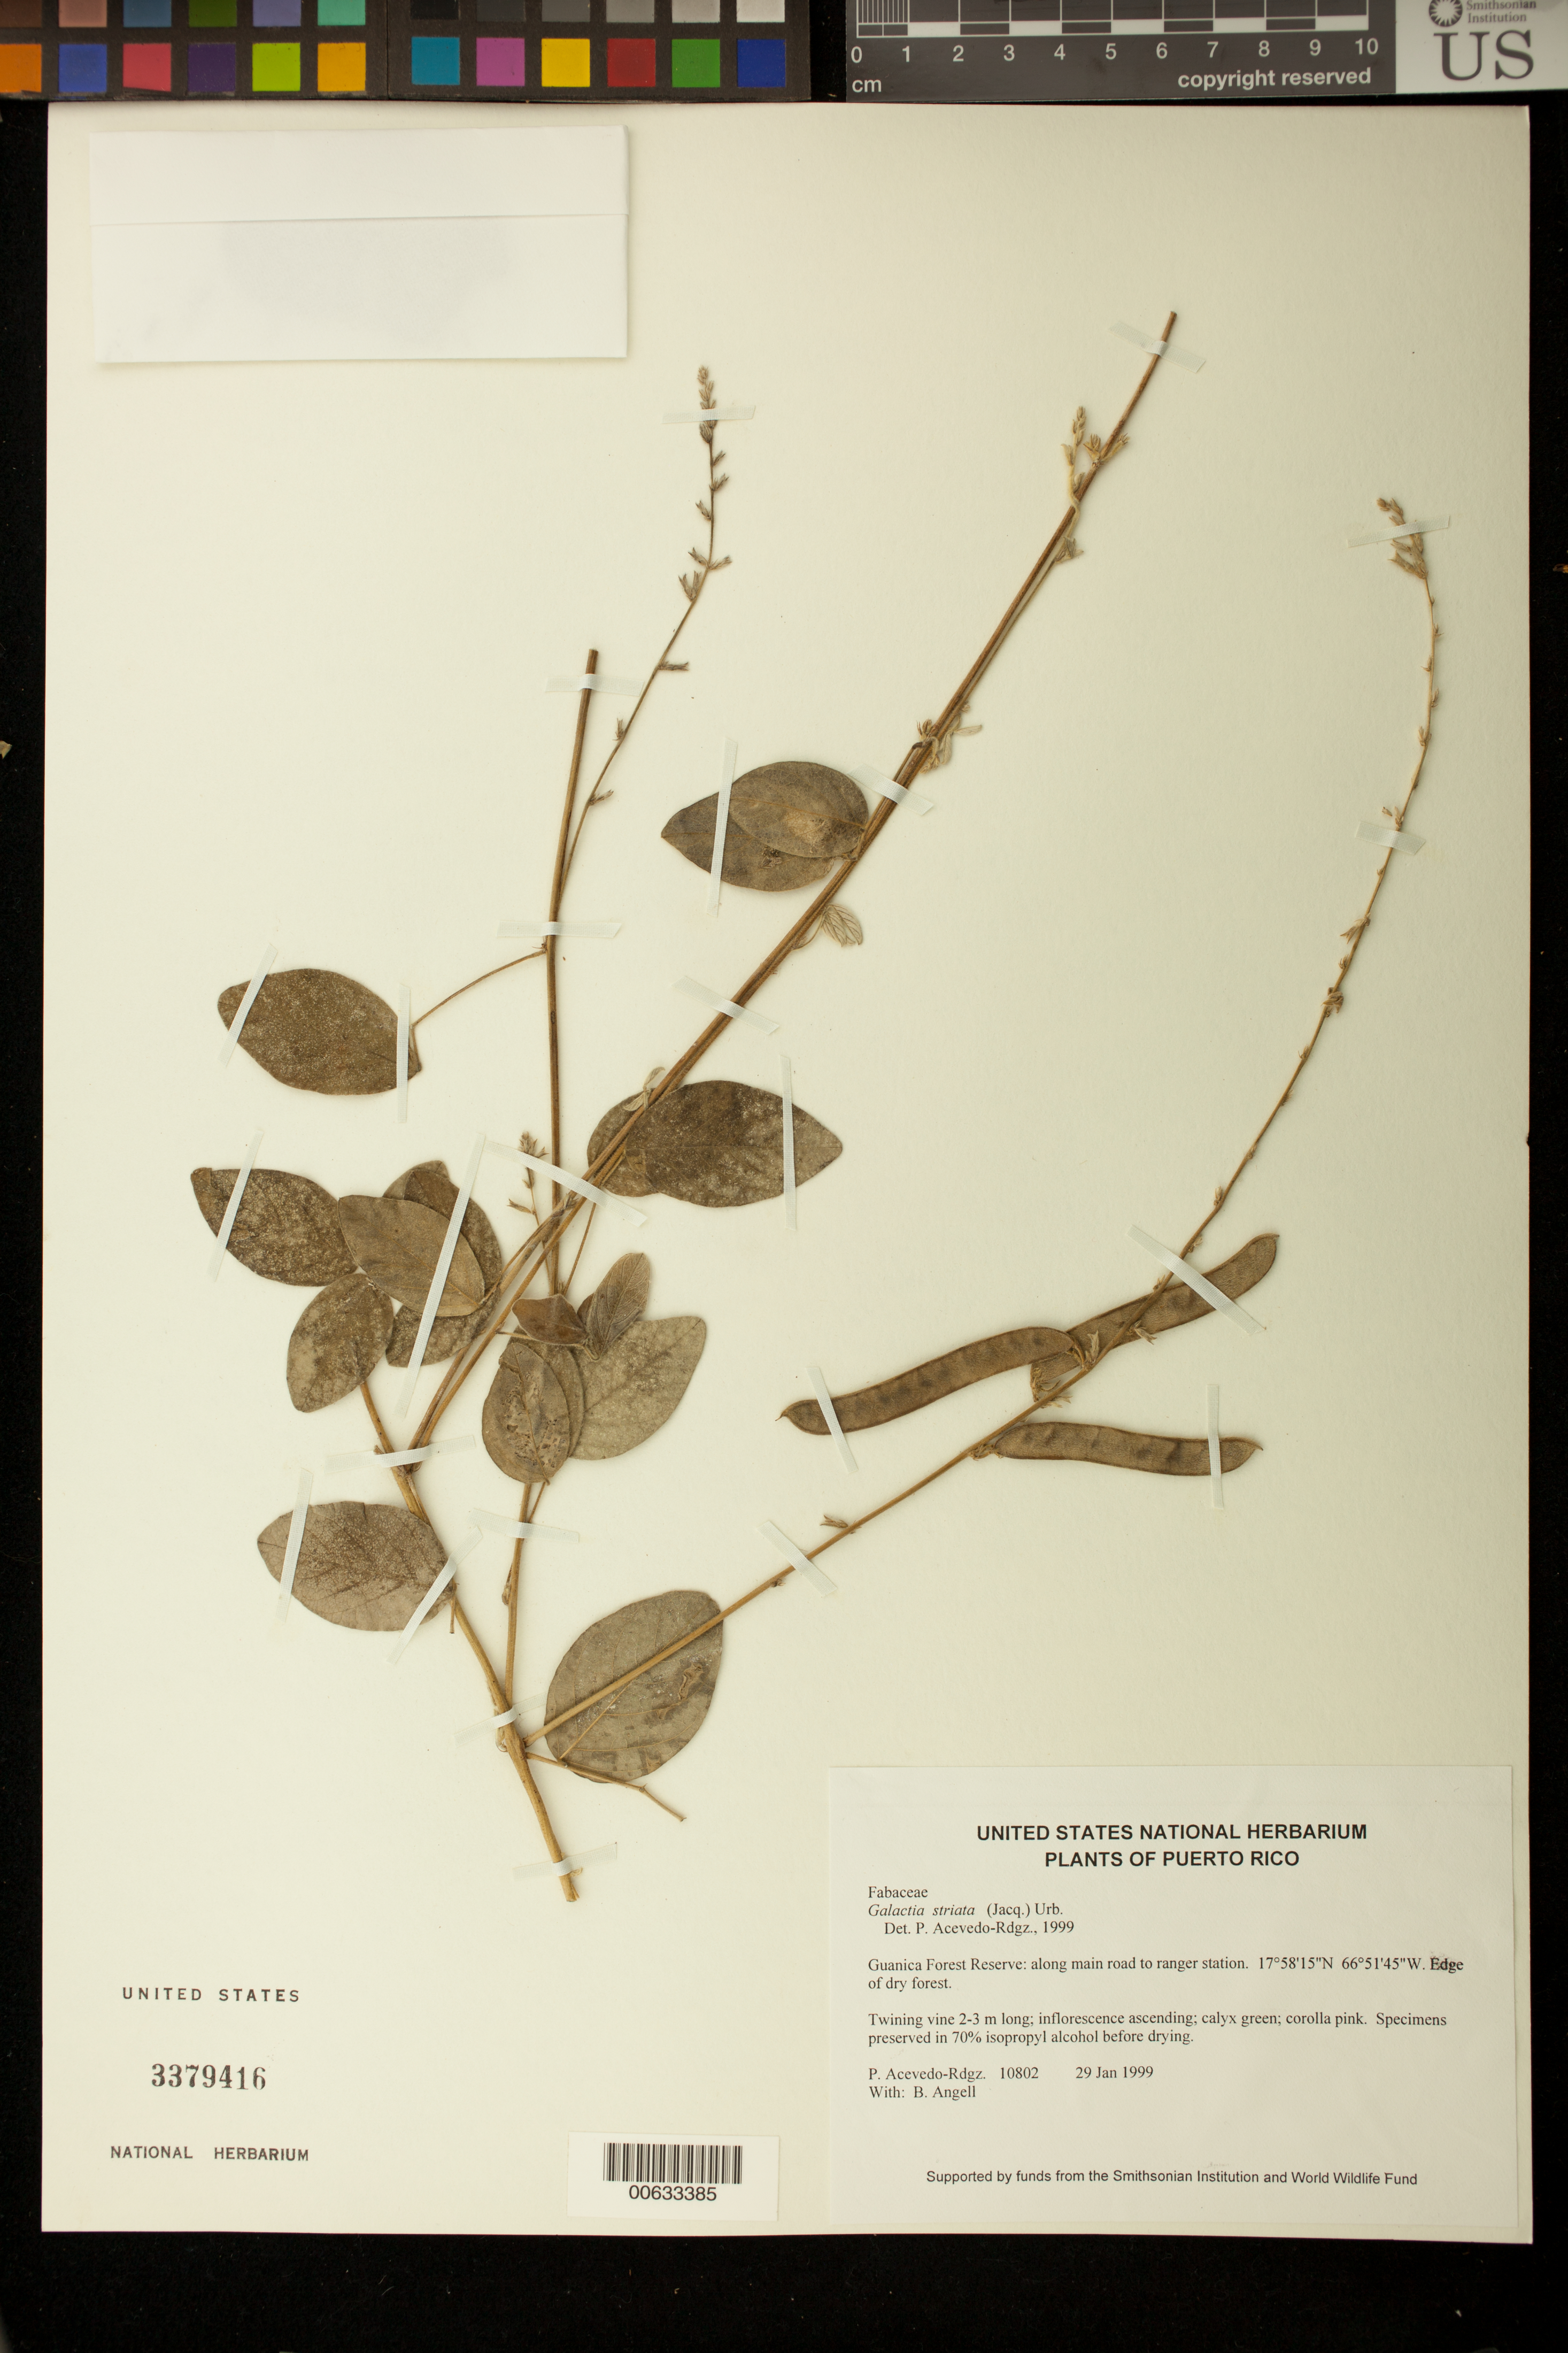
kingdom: Plantae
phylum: Tracheophyta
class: Magnoliopsida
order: Fabales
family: Fabaceae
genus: Galactia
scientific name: Galactia striata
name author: (Jacq.) Urb.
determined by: Acevedo-Rodríguez, P., (BOT), Smithsonian Institution - National Museum of Natural History (UNITED STATES)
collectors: P. Acevedo-Rodr. & Bobbi Angell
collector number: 10802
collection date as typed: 29 Jan 1999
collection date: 1999-01-29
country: Puerto Rico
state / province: Guánica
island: Puerto Rico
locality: Guánica; Guánica Forest along main road to Ranger Station.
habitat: Edge of dry forest.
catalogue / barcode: US 3379416